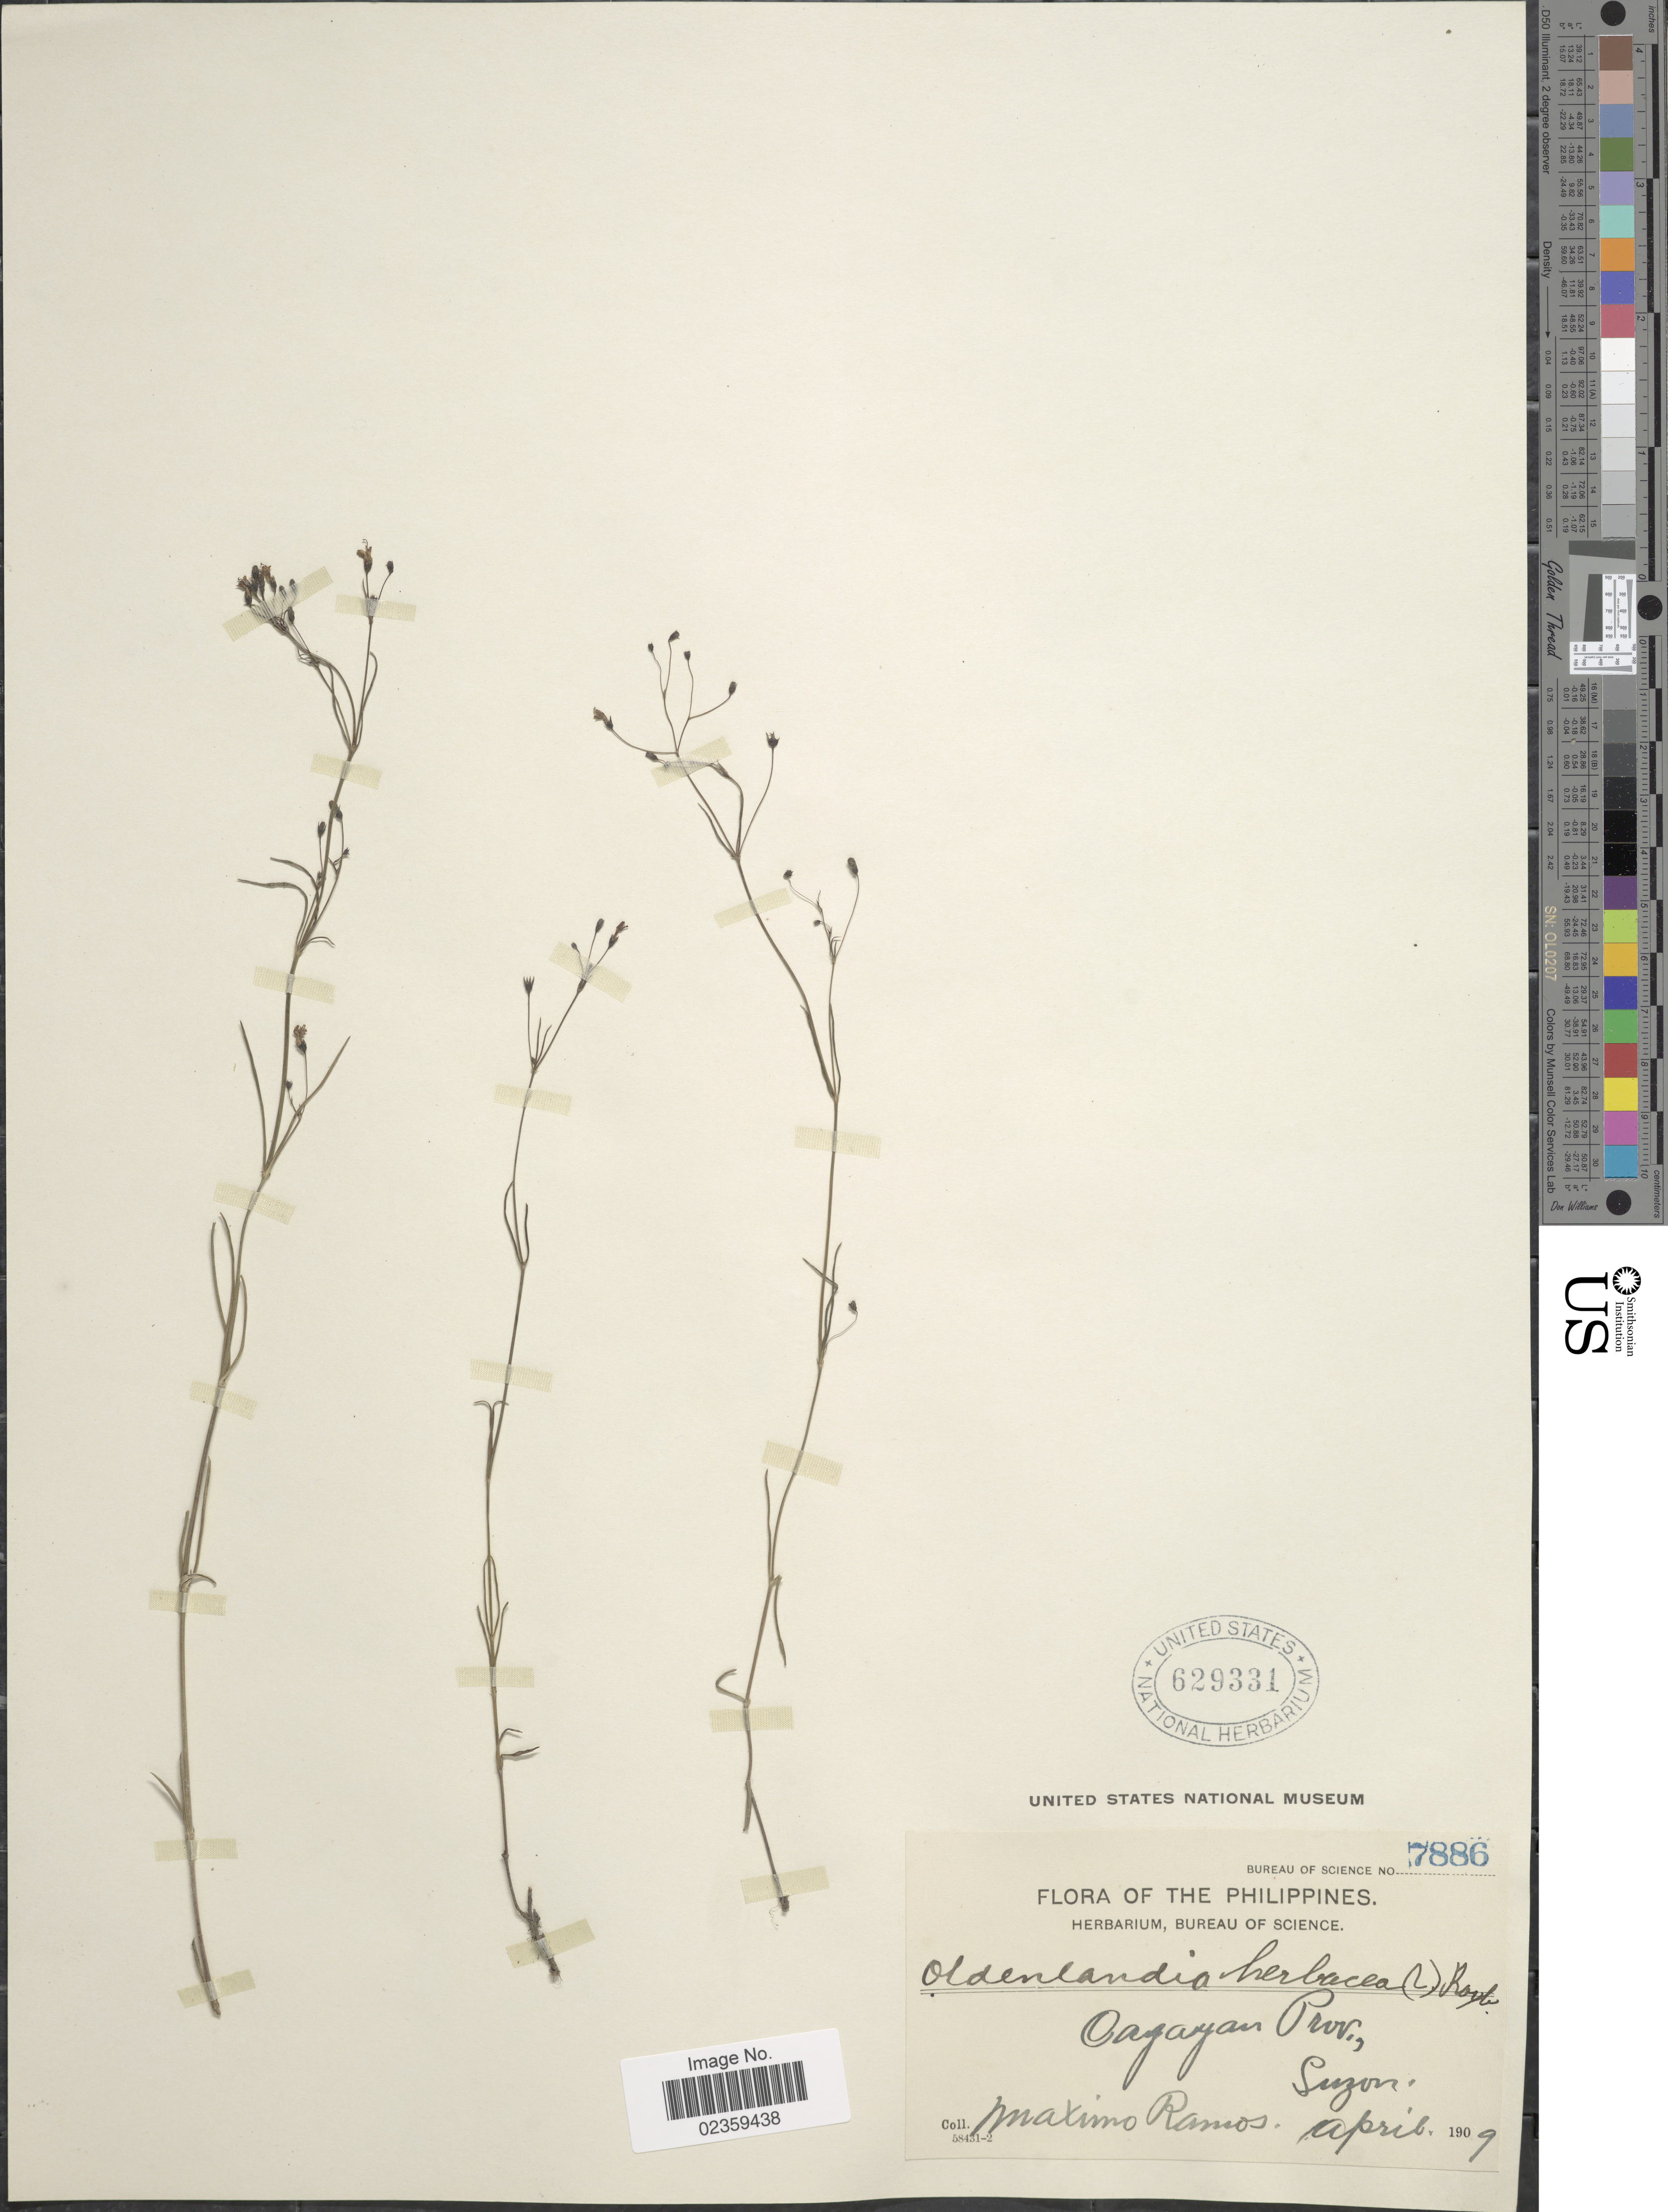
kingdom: Plantae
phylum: Tracheophyta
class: Magnoliopsida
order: Gentianales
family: Rubiaceae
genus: Oldenlandia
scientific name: Oldenlandia herbacea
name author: (L.) Roxb.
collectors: M. Ramos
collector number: Bureau of Science 7886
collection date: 1909-04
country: Philippines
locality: Cagayan Prov., Luzon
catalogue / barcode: US 629331